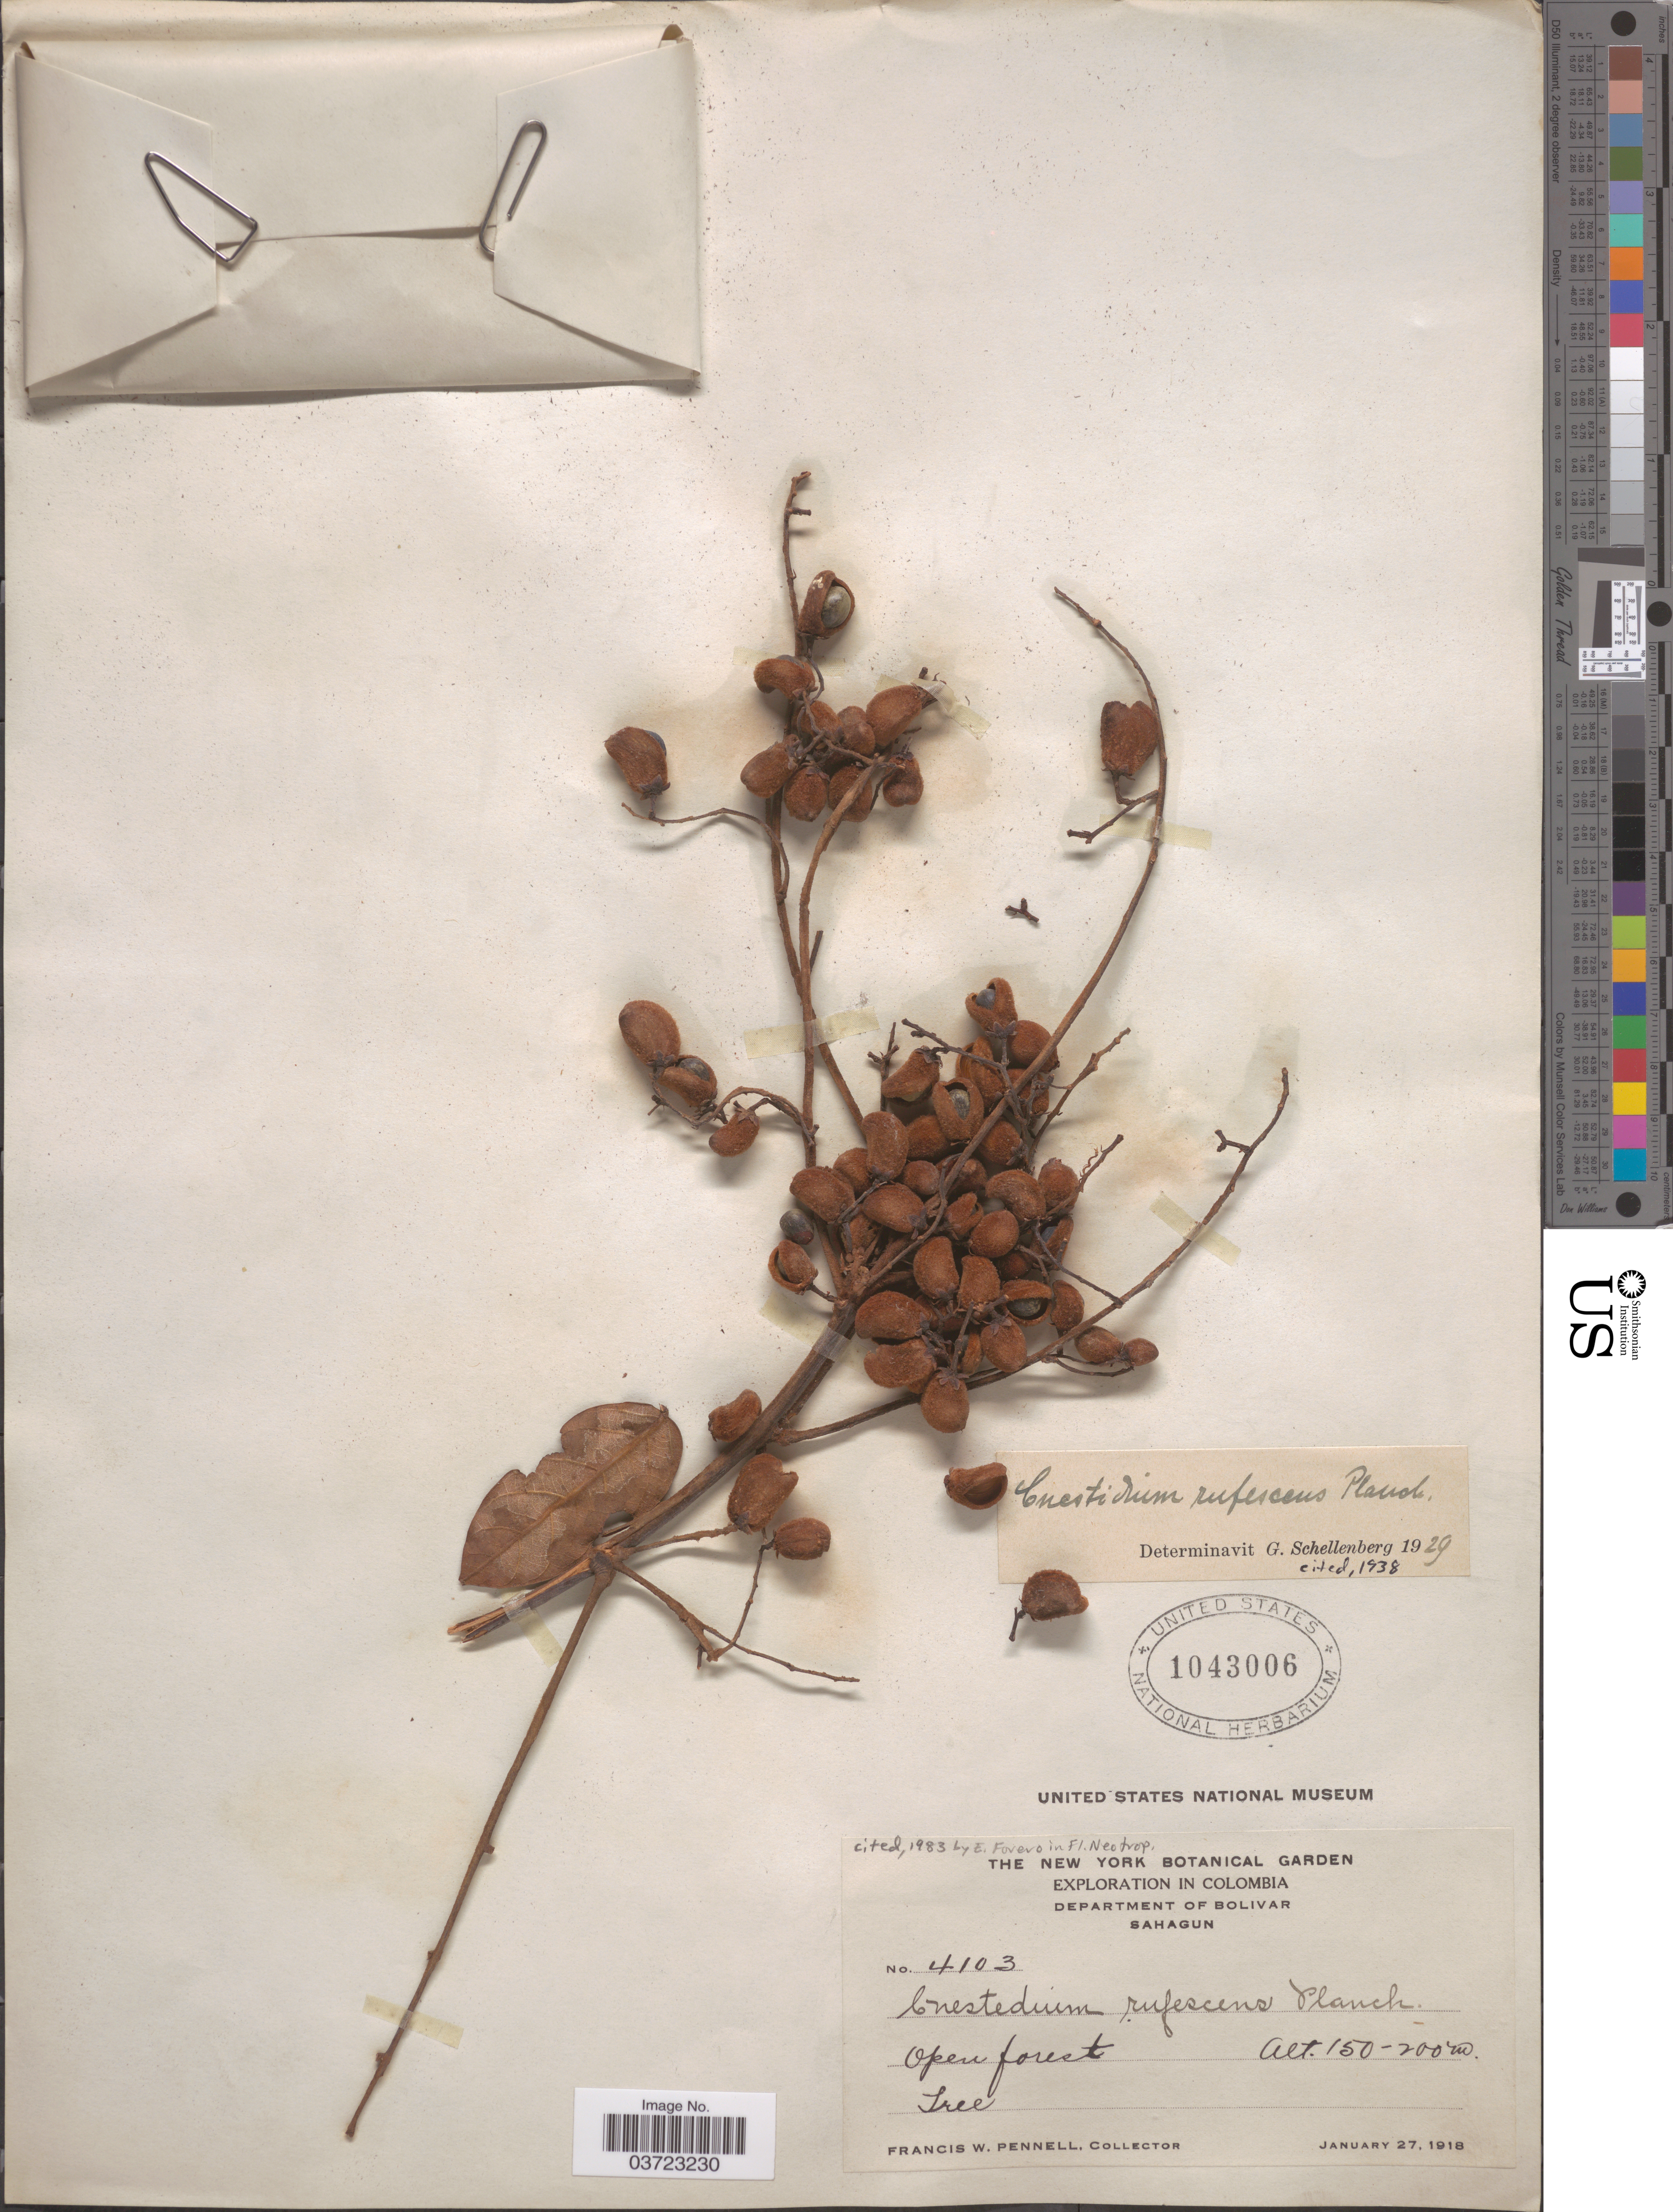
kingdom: Plantae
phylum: Tracheophyta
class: Magnoliopsida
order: Oxalidales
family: Connaraceae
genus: Cnestidium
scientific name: Cnestidium rufescens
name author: Planch.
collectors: F. W. Pennell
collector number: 4103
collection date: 1918-01-27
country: Colombia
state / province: Bolívar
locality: Department of Bolivar, Sahagun.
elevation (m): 150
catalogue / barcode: US 1043006